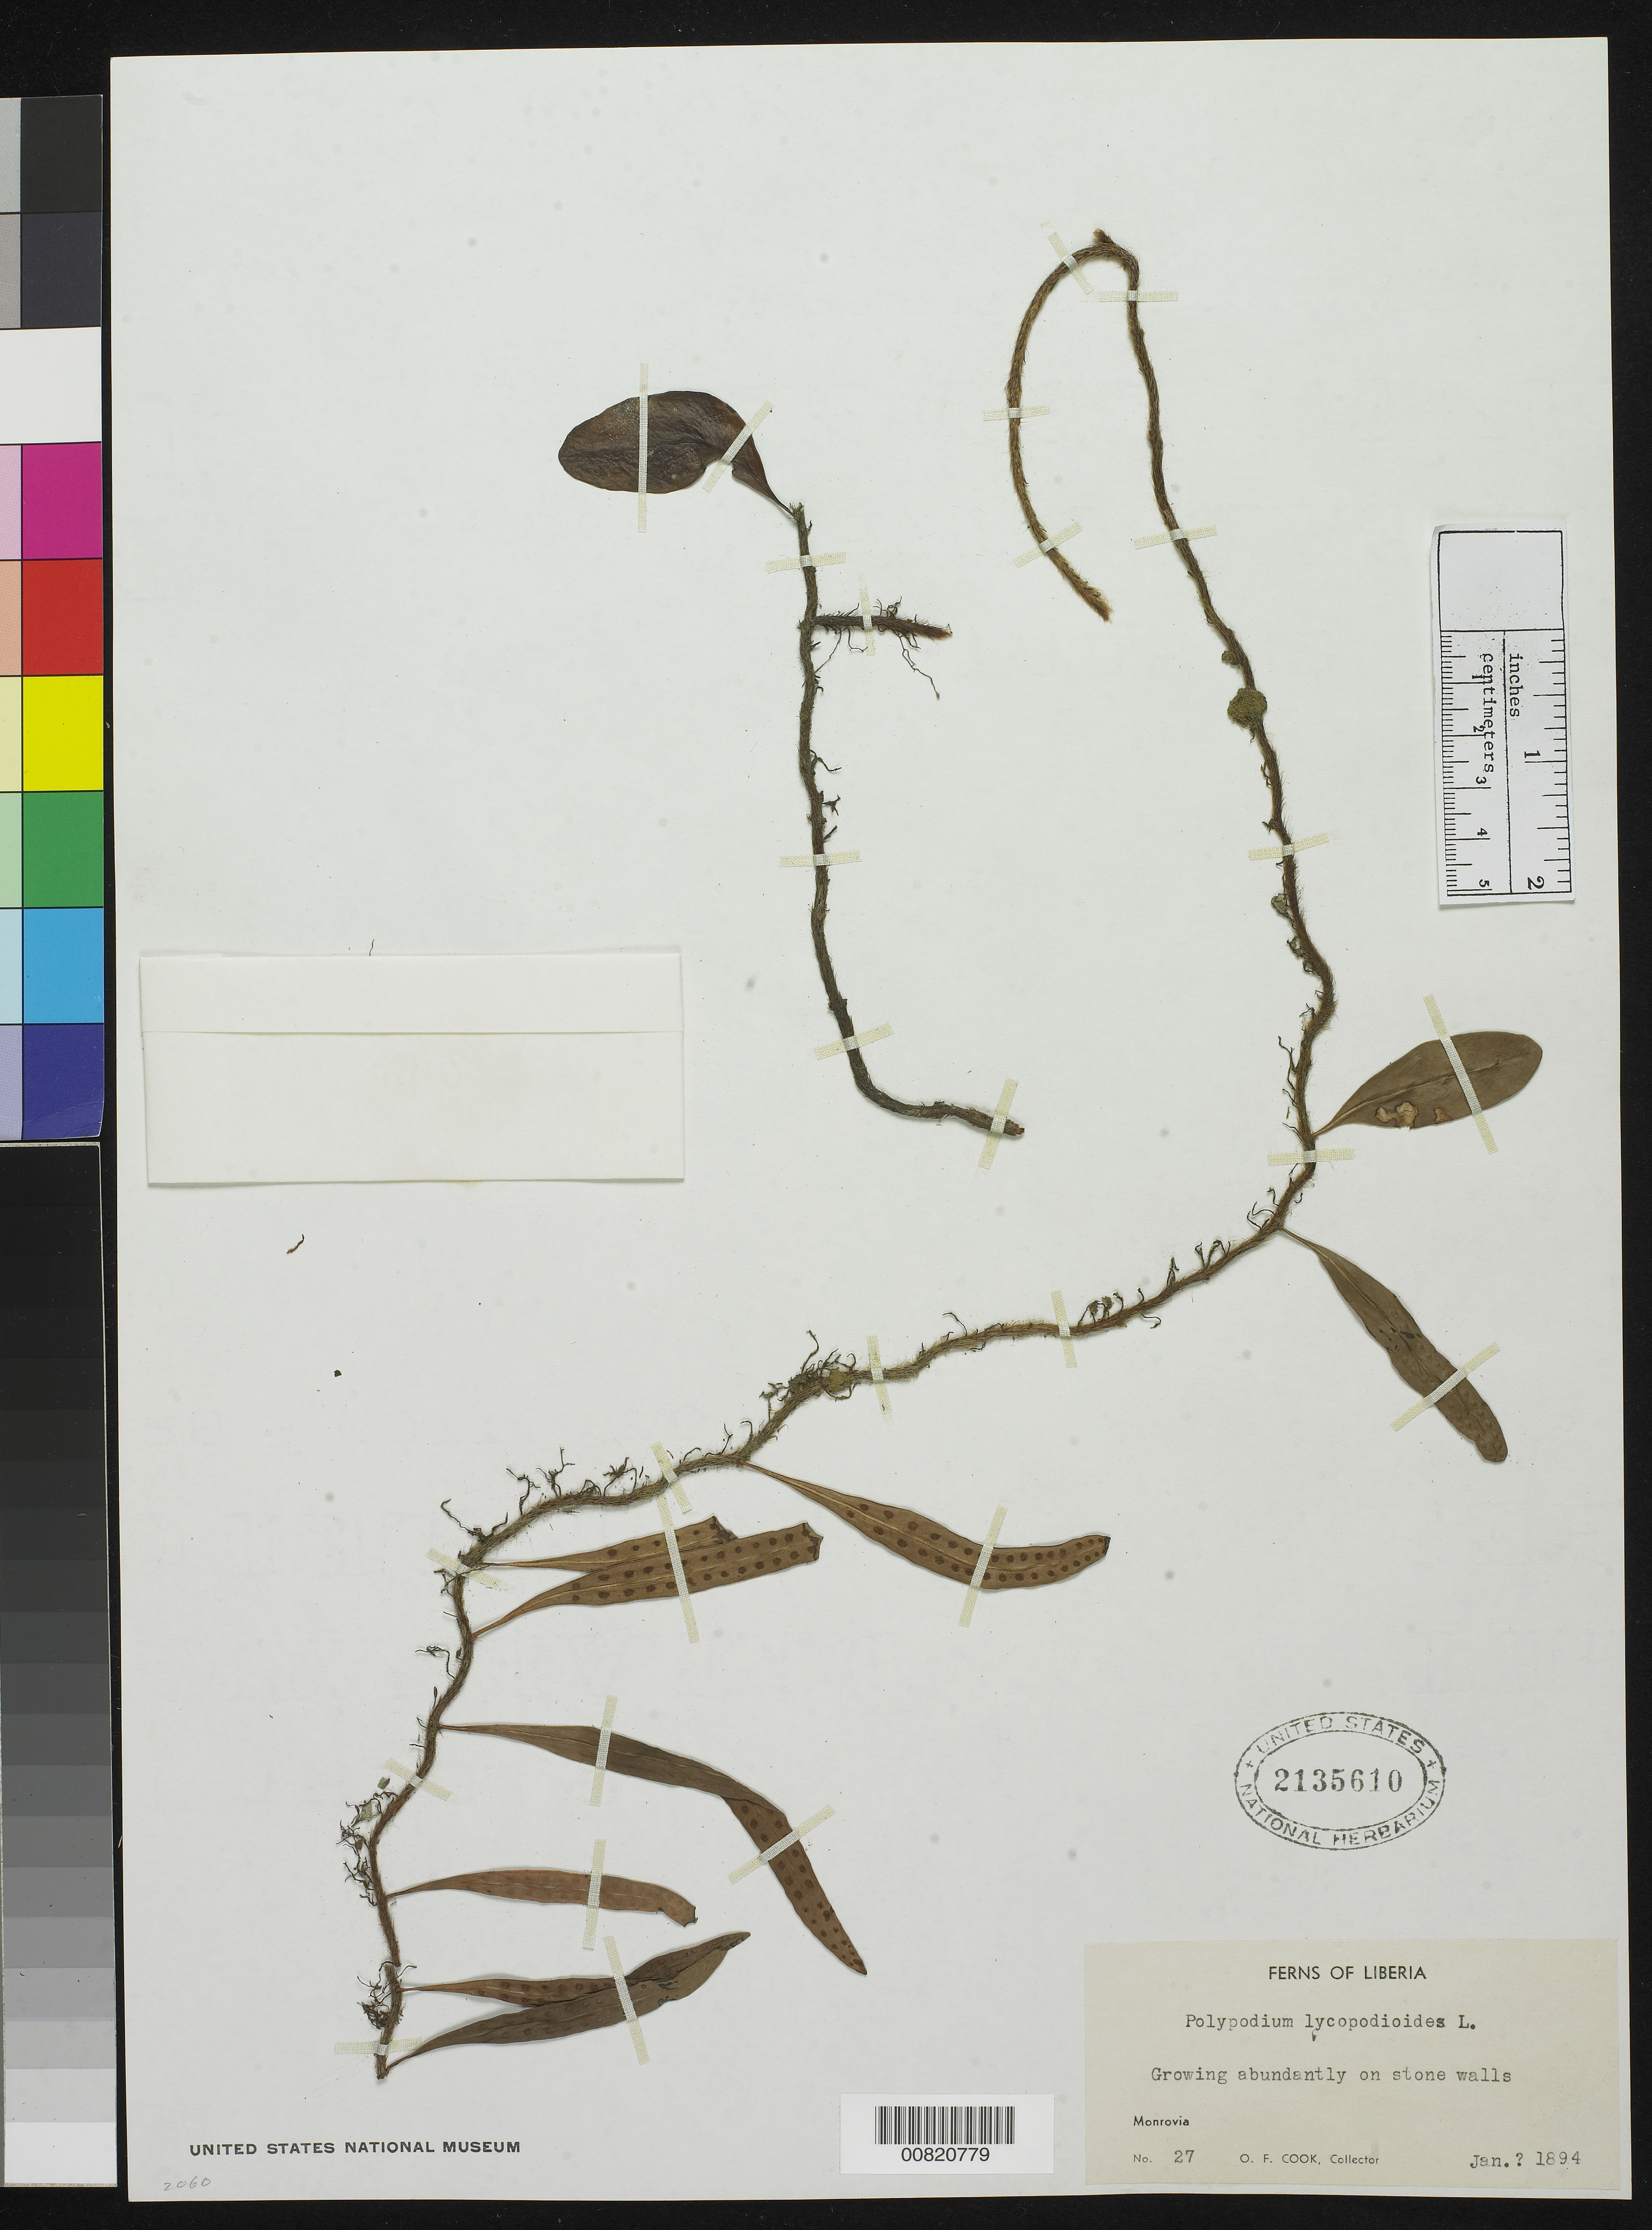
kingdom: Plantae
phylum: Tracheophyta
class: Polypodiopsida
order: Polypodiales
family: Polypodiaceae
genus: Polypodium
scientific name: Polypodium lycopodioides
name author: L.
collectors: O. F. Cook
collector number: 27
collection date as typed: Jan 1894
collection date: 1894-01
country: Liberia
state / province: Montserrado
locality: Monrovia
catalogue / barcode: US 2135610